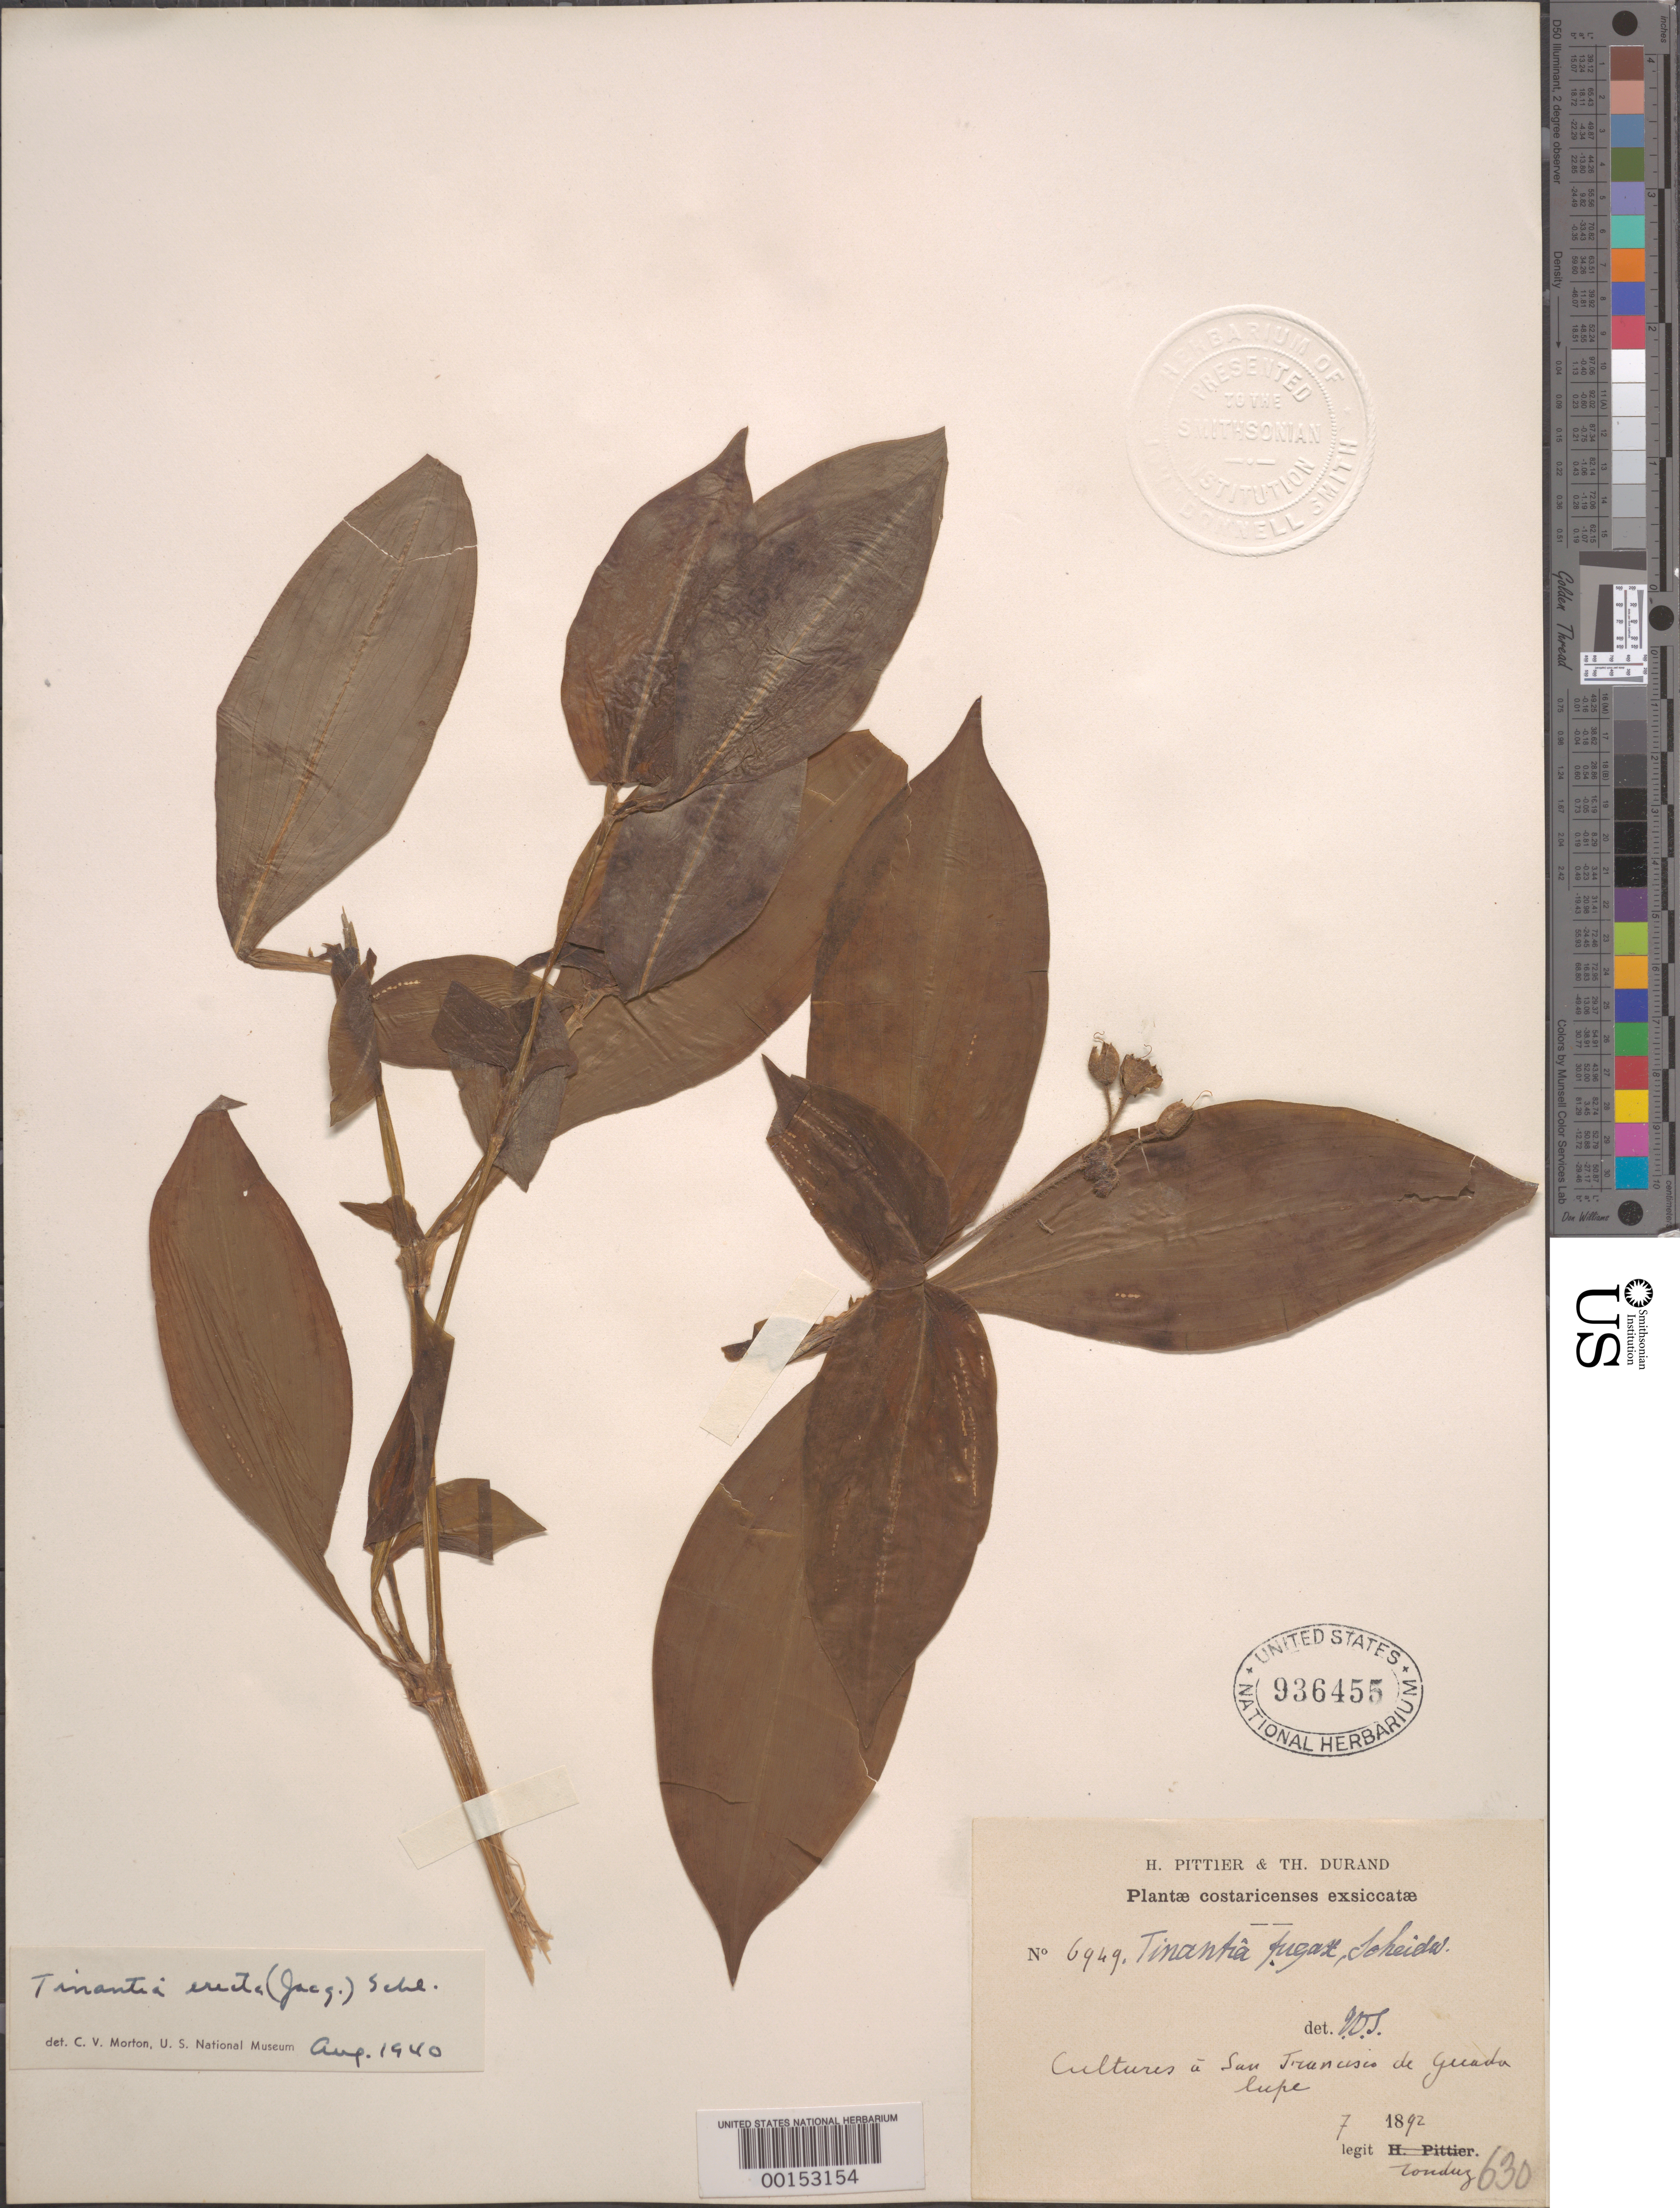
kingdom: Plantae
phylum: Tracheophyta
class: Liliopsida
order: Commelinales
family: Commelinaceae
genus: Tinantia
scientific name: Tinantia erecta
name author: (Jacq.) Fenzl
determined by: Morton, C. V.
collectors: A. Tonduz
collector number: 6949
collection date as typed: Jul 1892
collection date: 1892-07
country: Costa Rica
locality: San Francisco de Guadalupe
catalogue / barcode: US 936455